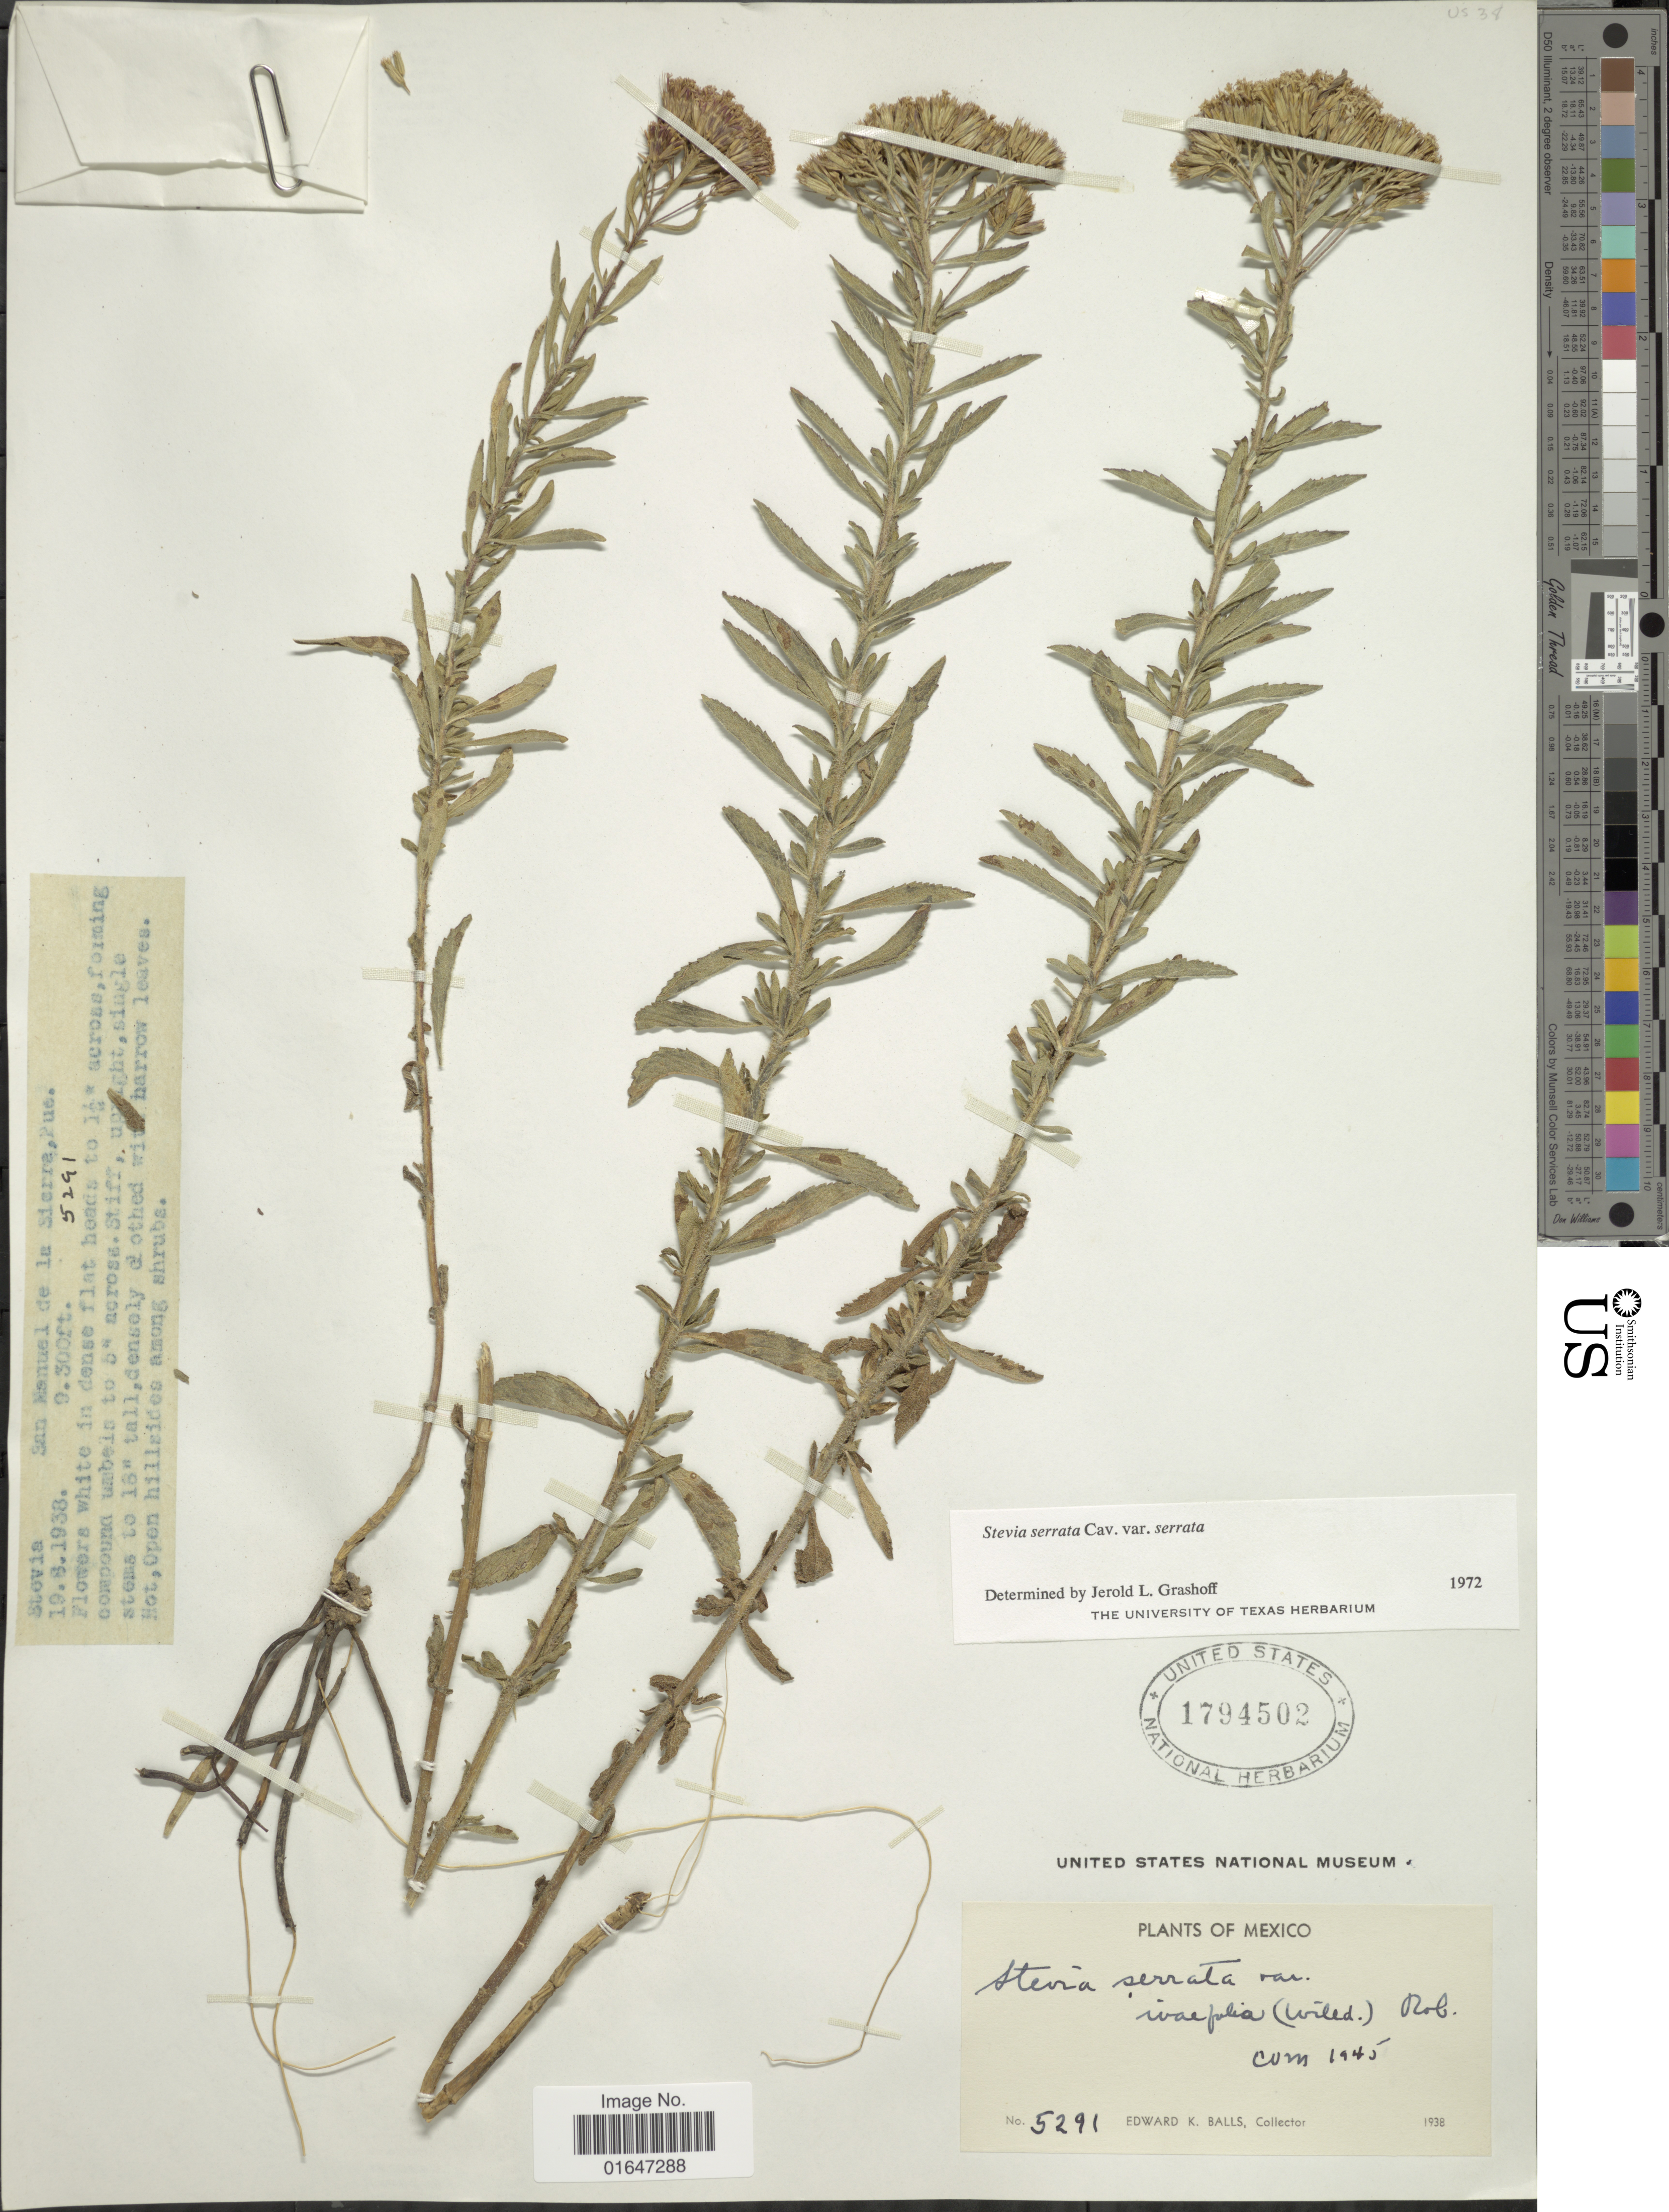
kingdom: Plantae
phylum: Tracheophyta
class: Magnoliopsida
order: Asterales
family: Asteraceae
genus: Stevia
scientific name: Stevia serrata var. serrata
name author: Cav.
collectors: E. K. Balls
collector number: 5291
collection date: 1938-08-19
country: Mexico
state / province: Puebla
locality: San Manuel de la Sierra.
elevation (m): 2835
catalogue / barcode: US 1794502